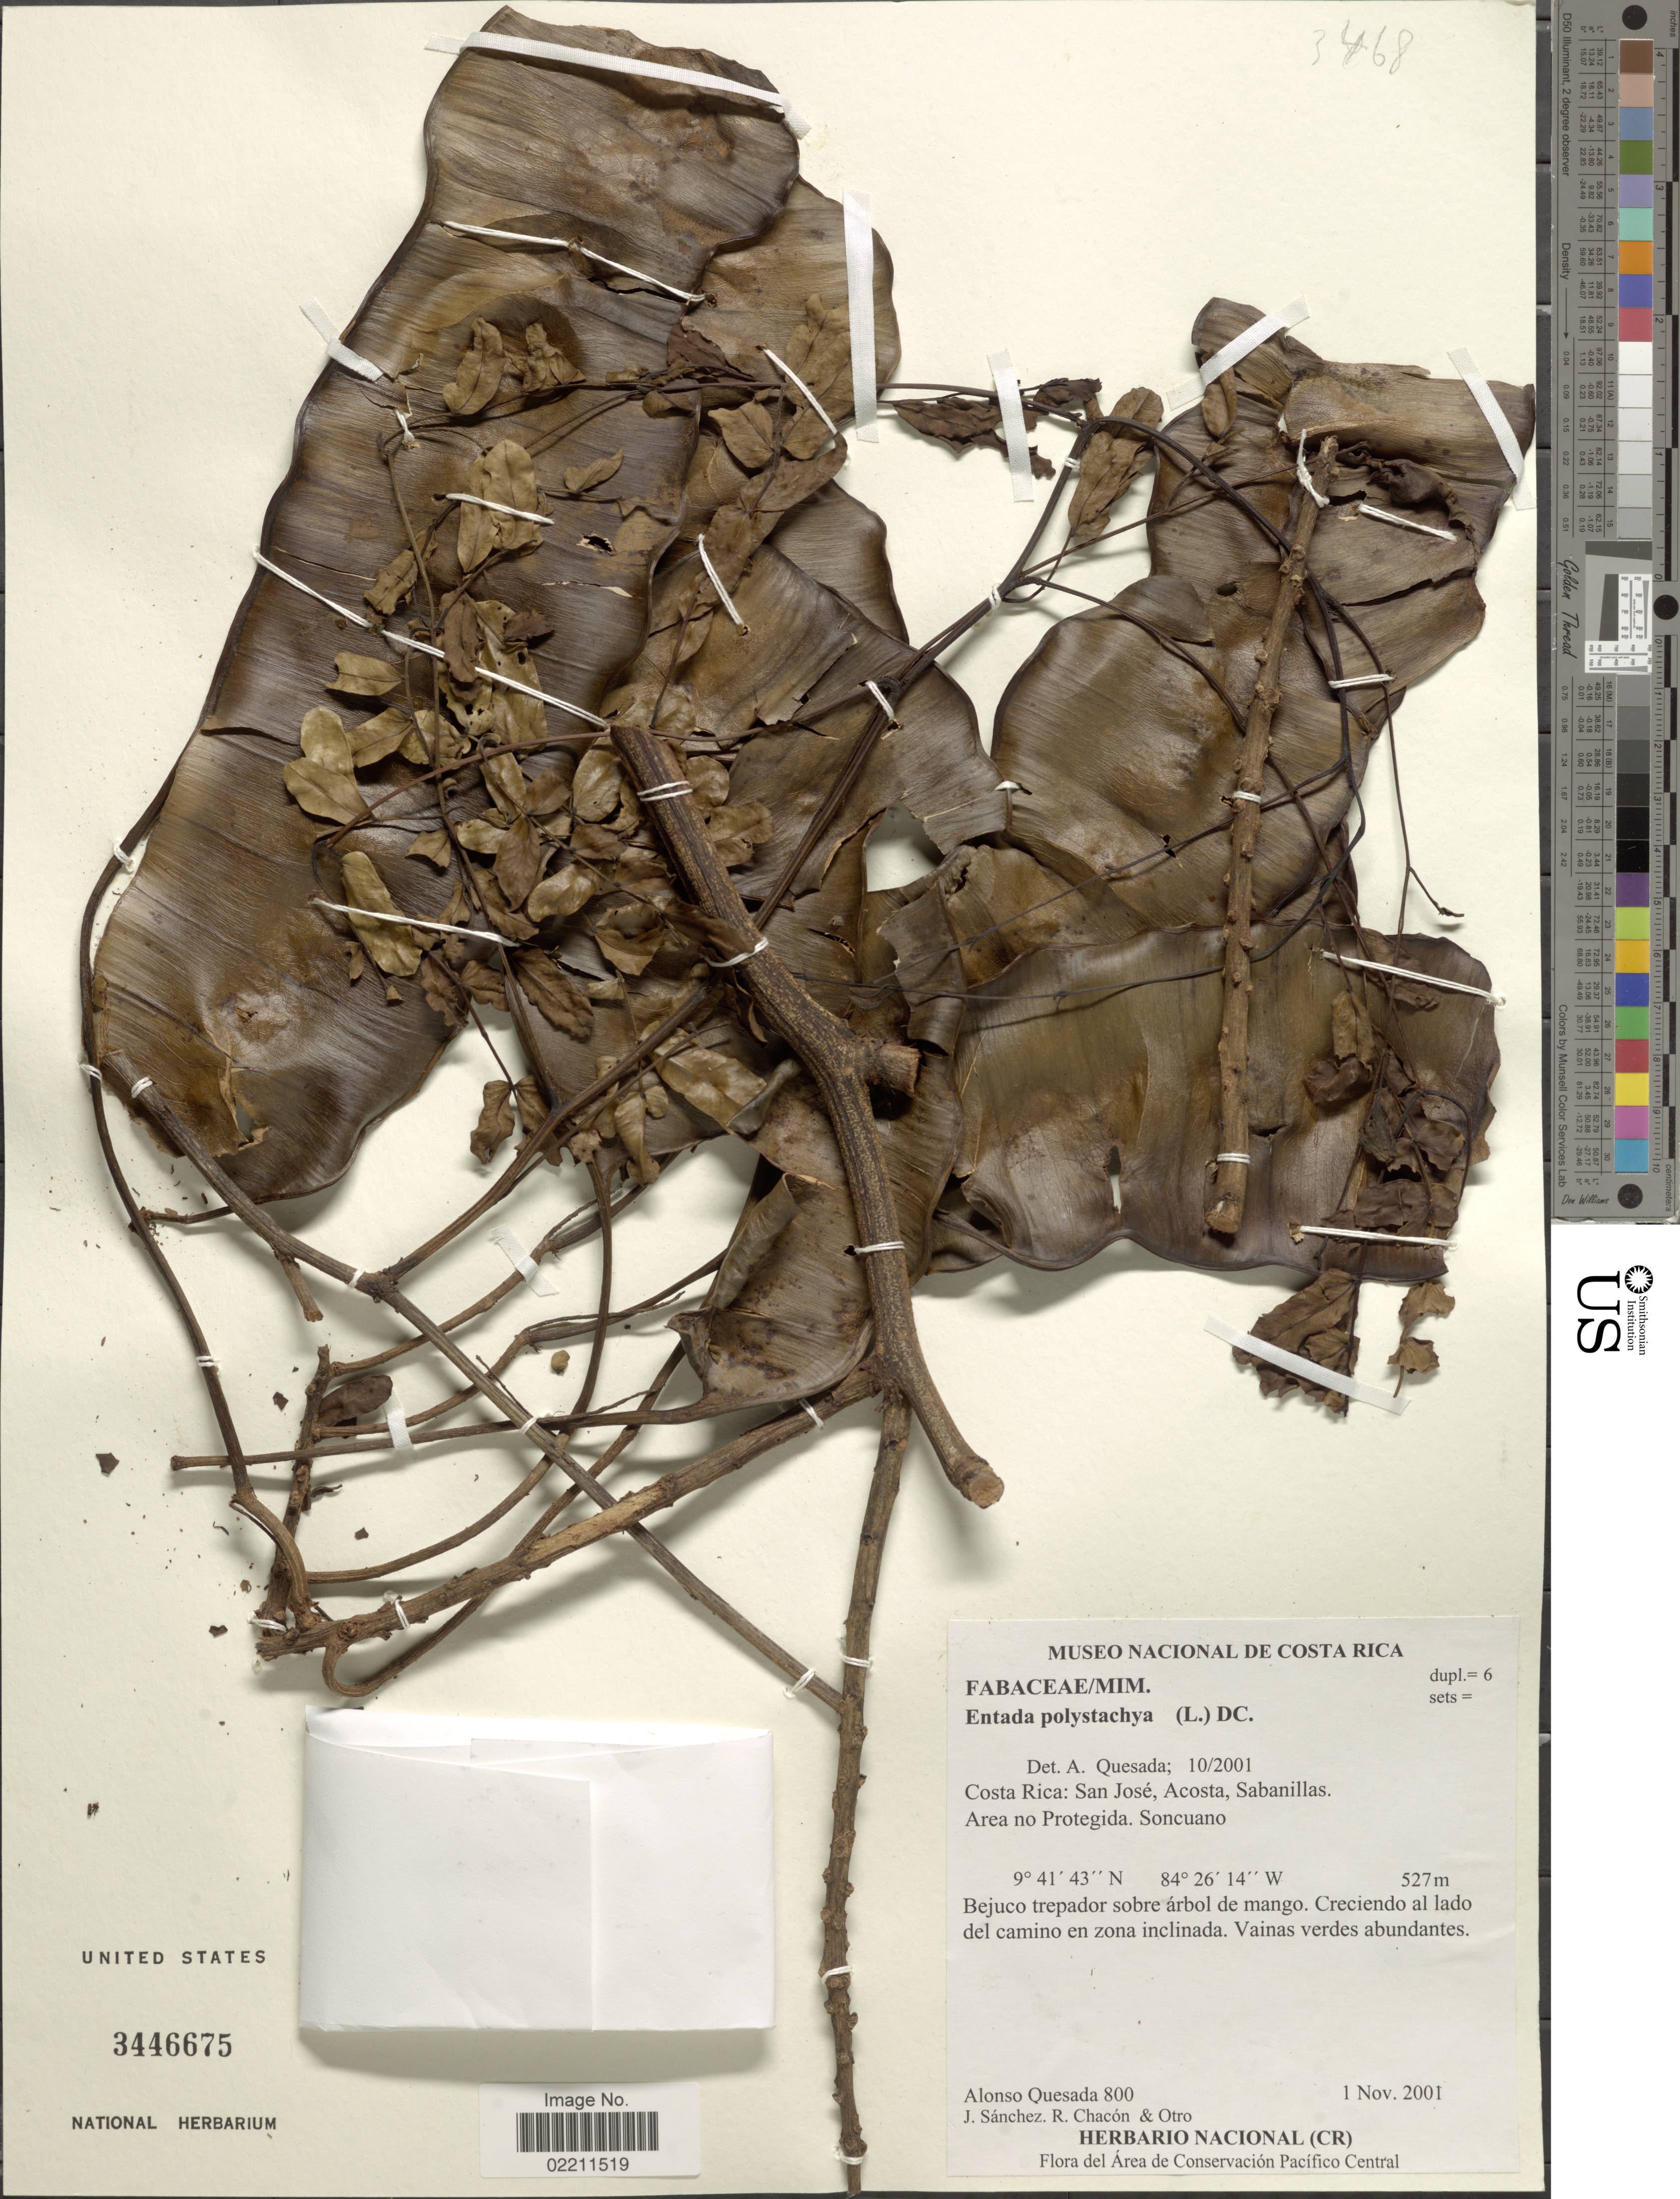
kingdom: Plantae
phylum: Tracheophyta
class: Magnoliopsida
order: Fabales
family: Fabaceae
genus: Entada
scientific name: Entada polystachya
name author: (L.) DC.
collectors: A. Quesada, J. Sánchez, R. Chacón & et al.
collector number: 800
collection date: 2001-11-01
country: Costa Rica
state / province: San José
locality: Costa Rica: San Jose, Acosta, Sabanillas. Are no Potegida. Soncuano.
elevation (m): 527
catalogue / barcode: US 3446675